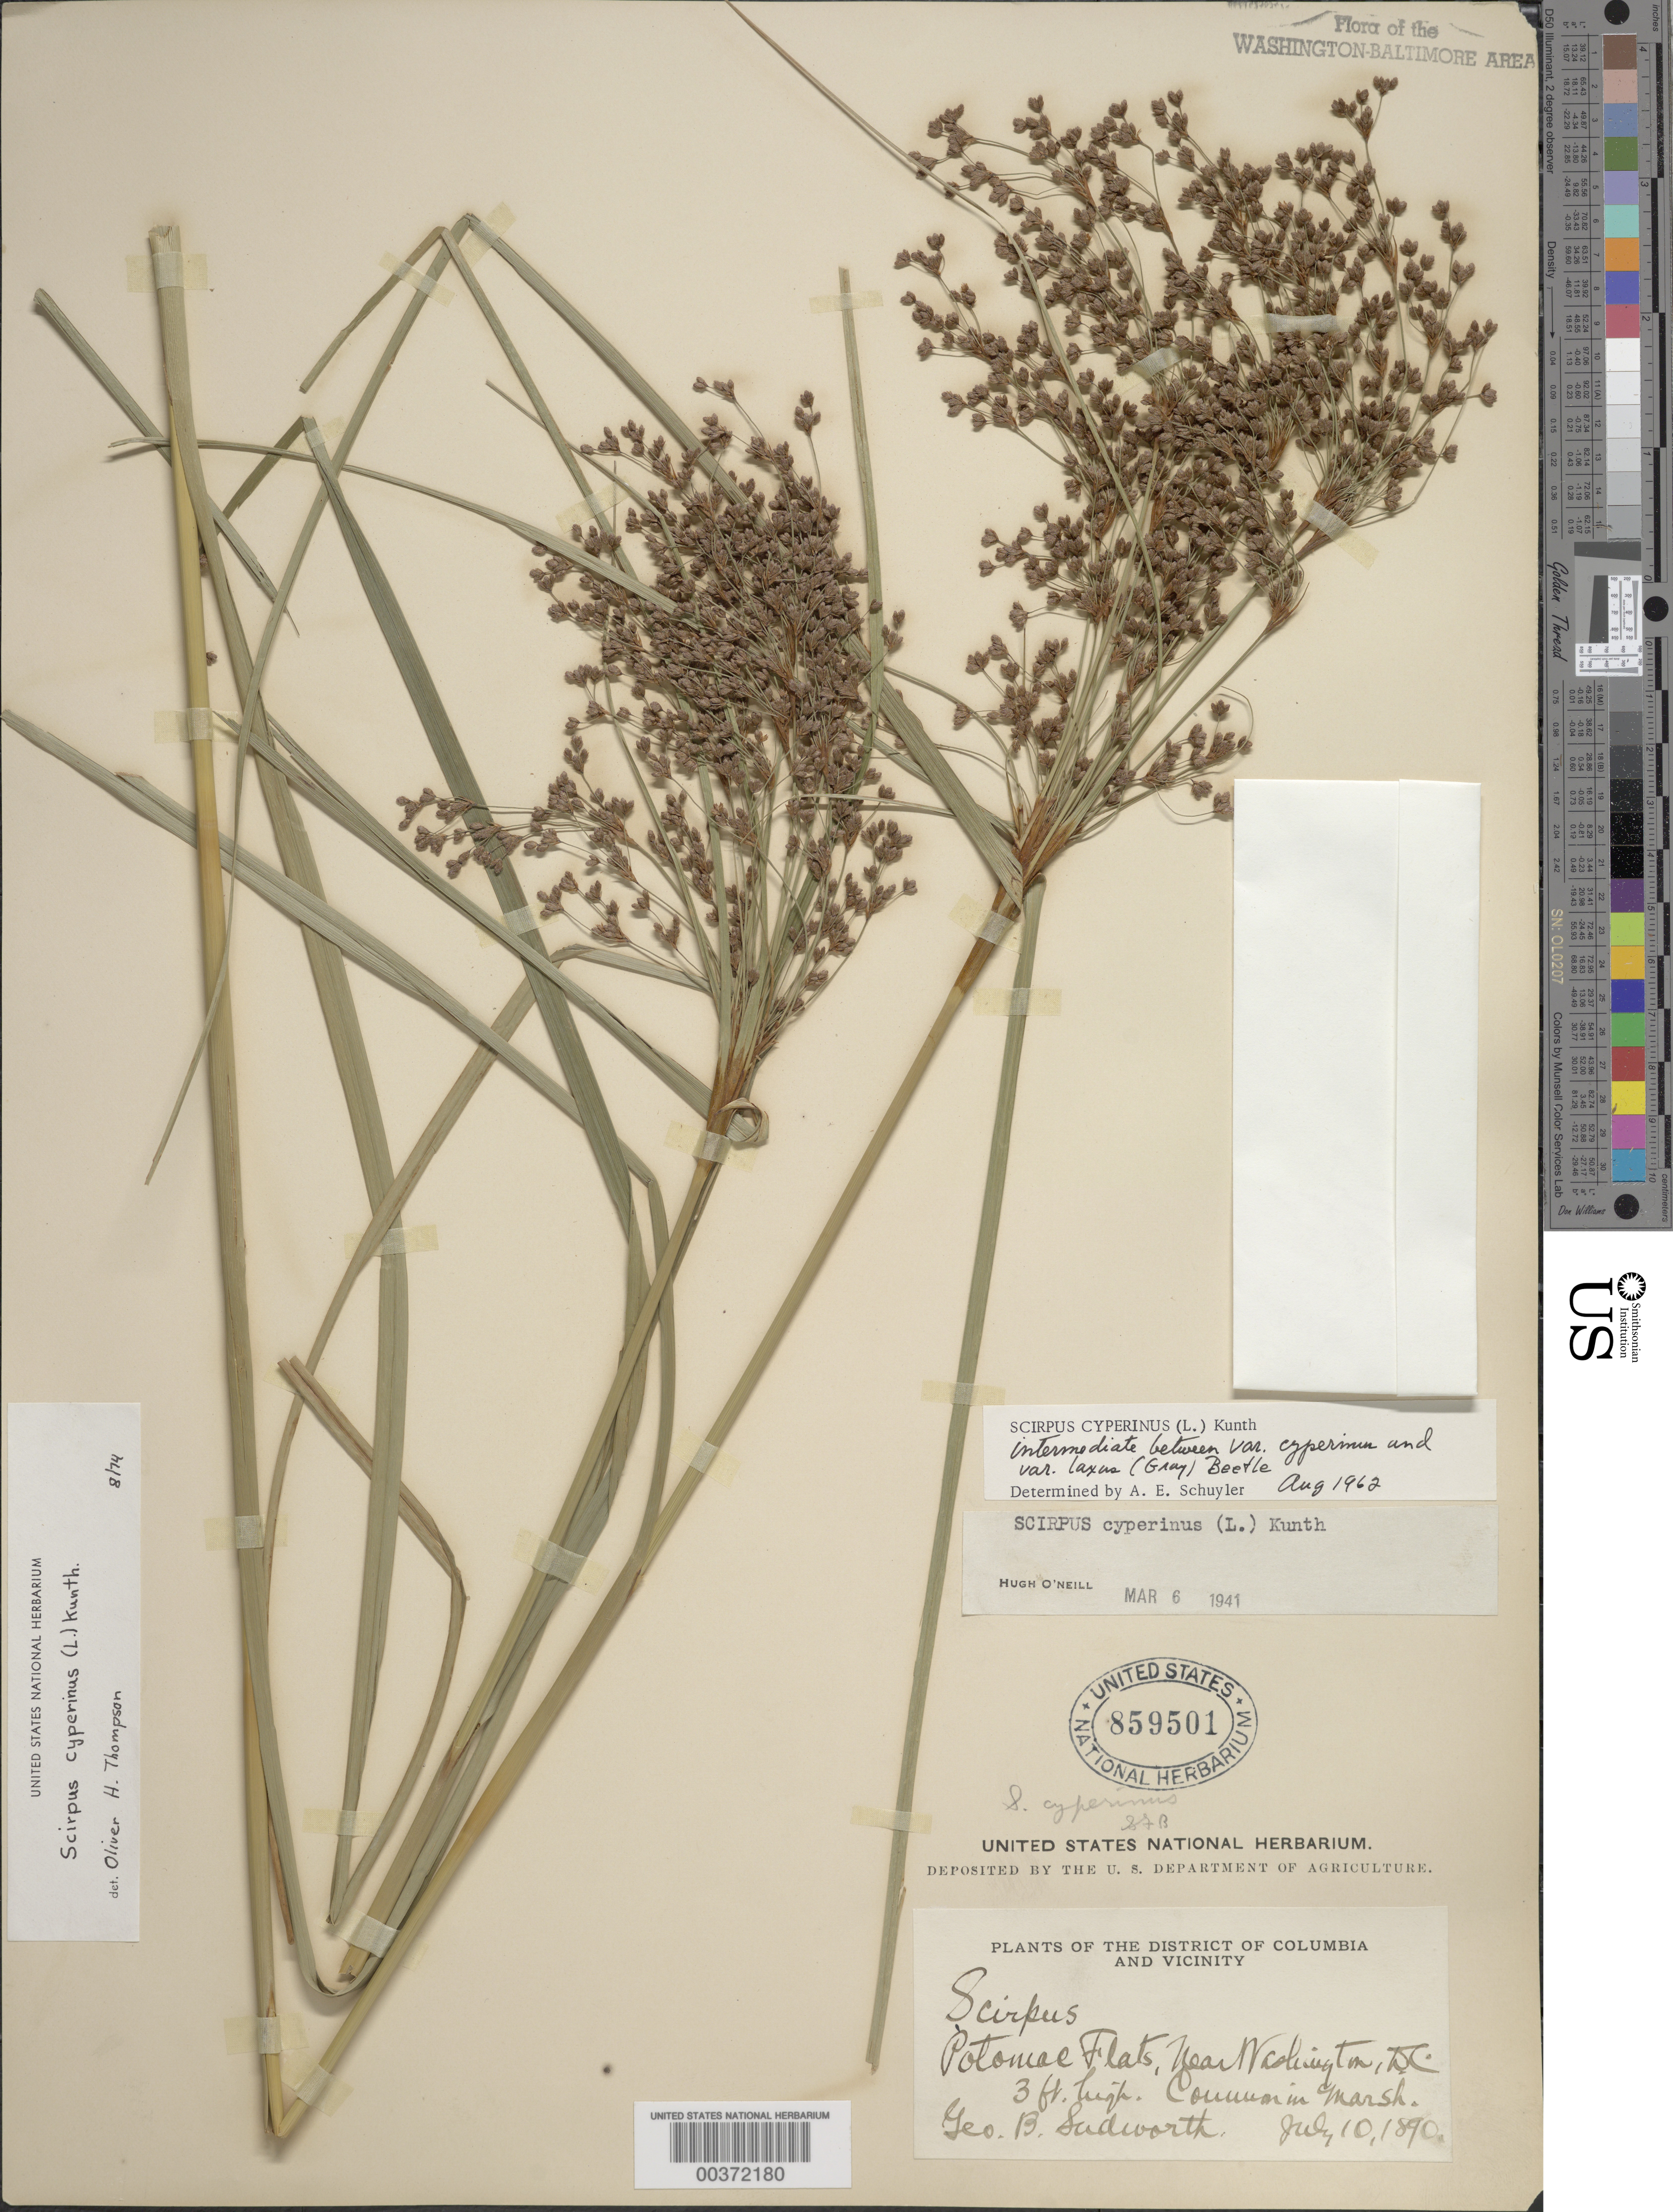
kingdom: Plantae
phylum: Tracheophyta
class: Liliopsida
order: Poales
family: Cyperaceae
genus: Scirpus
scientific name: Scirpus cyperinus (L.) Kunth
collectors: G. B. Sudworth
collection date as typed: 10 Jul 1890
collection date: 1890-07-10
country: United States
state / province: District of Columbia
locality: Washington DC Area, Potomac flats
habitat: Common in marsh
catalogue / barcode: US 859501